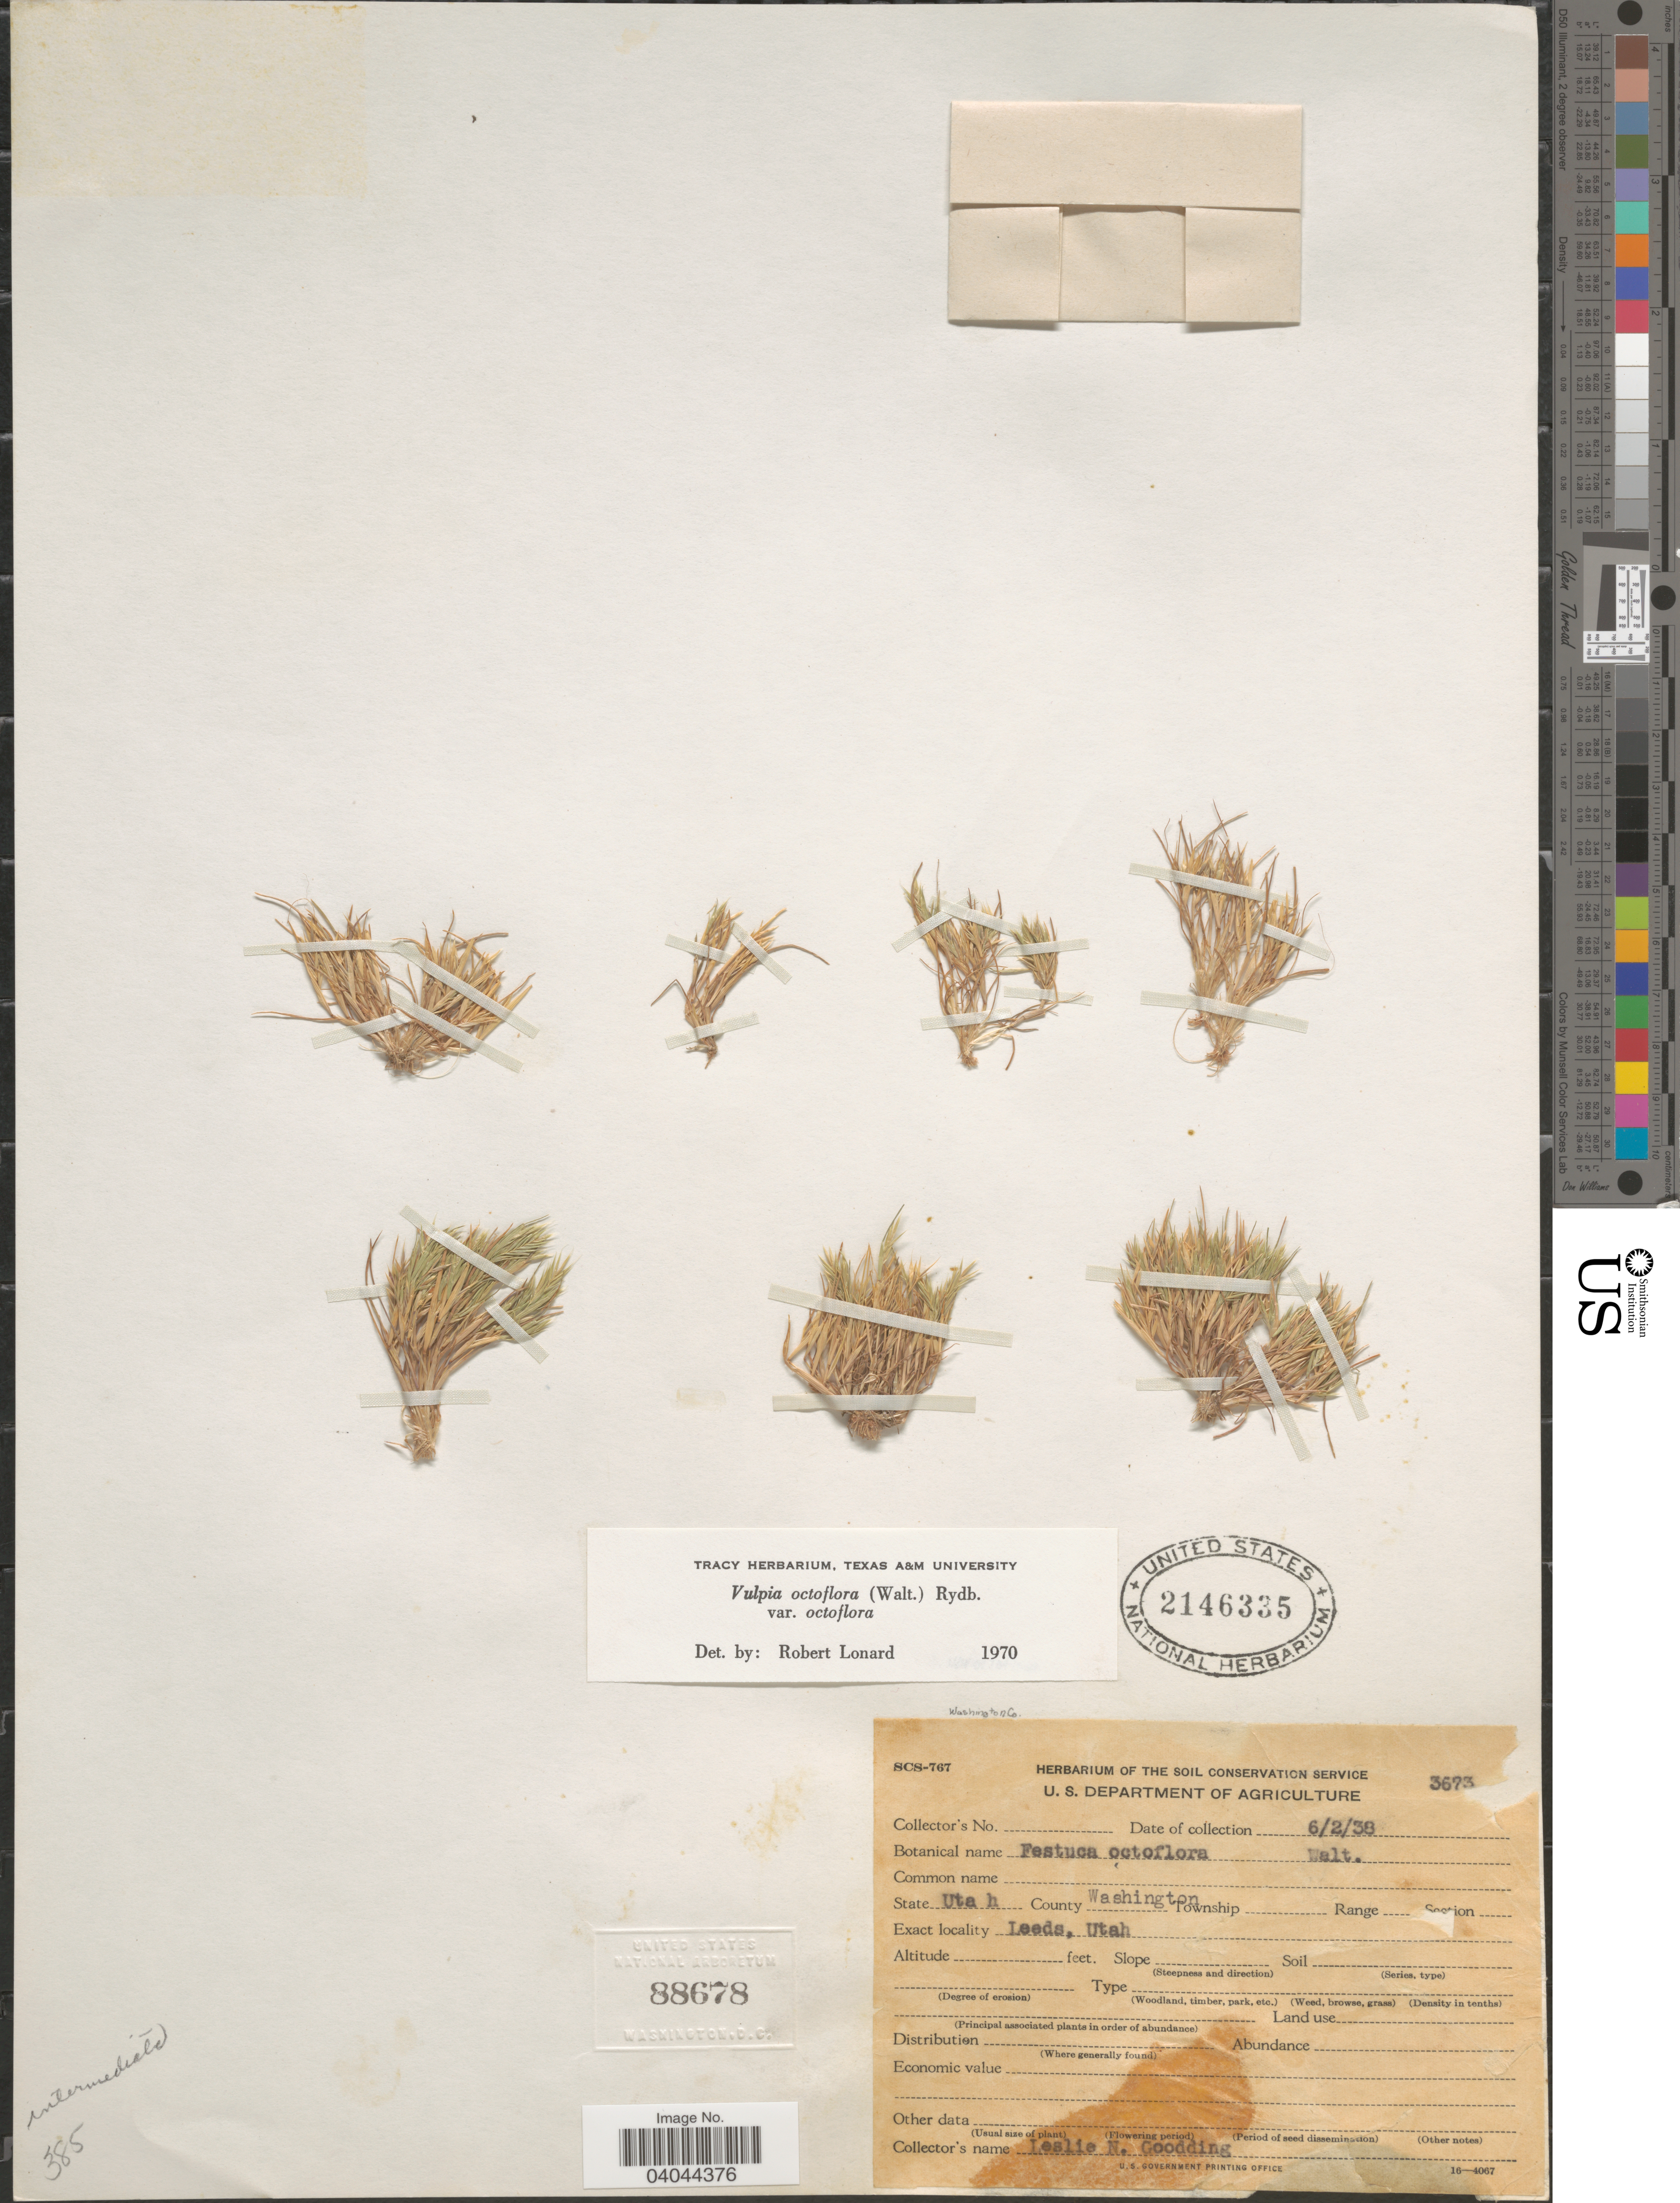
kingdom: Plantae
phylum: Tracheophyta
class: Liliopsida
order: Poales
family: Poaceae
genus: Festuca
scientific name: Festuca octoflora var. octoflora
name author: Walter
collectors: L. N. Goodding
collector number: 3673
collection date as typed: Transcribed d/m/y: 2/6/38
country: United States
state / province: Utah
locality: County Washington. Leeds.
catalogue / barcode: US 2146335